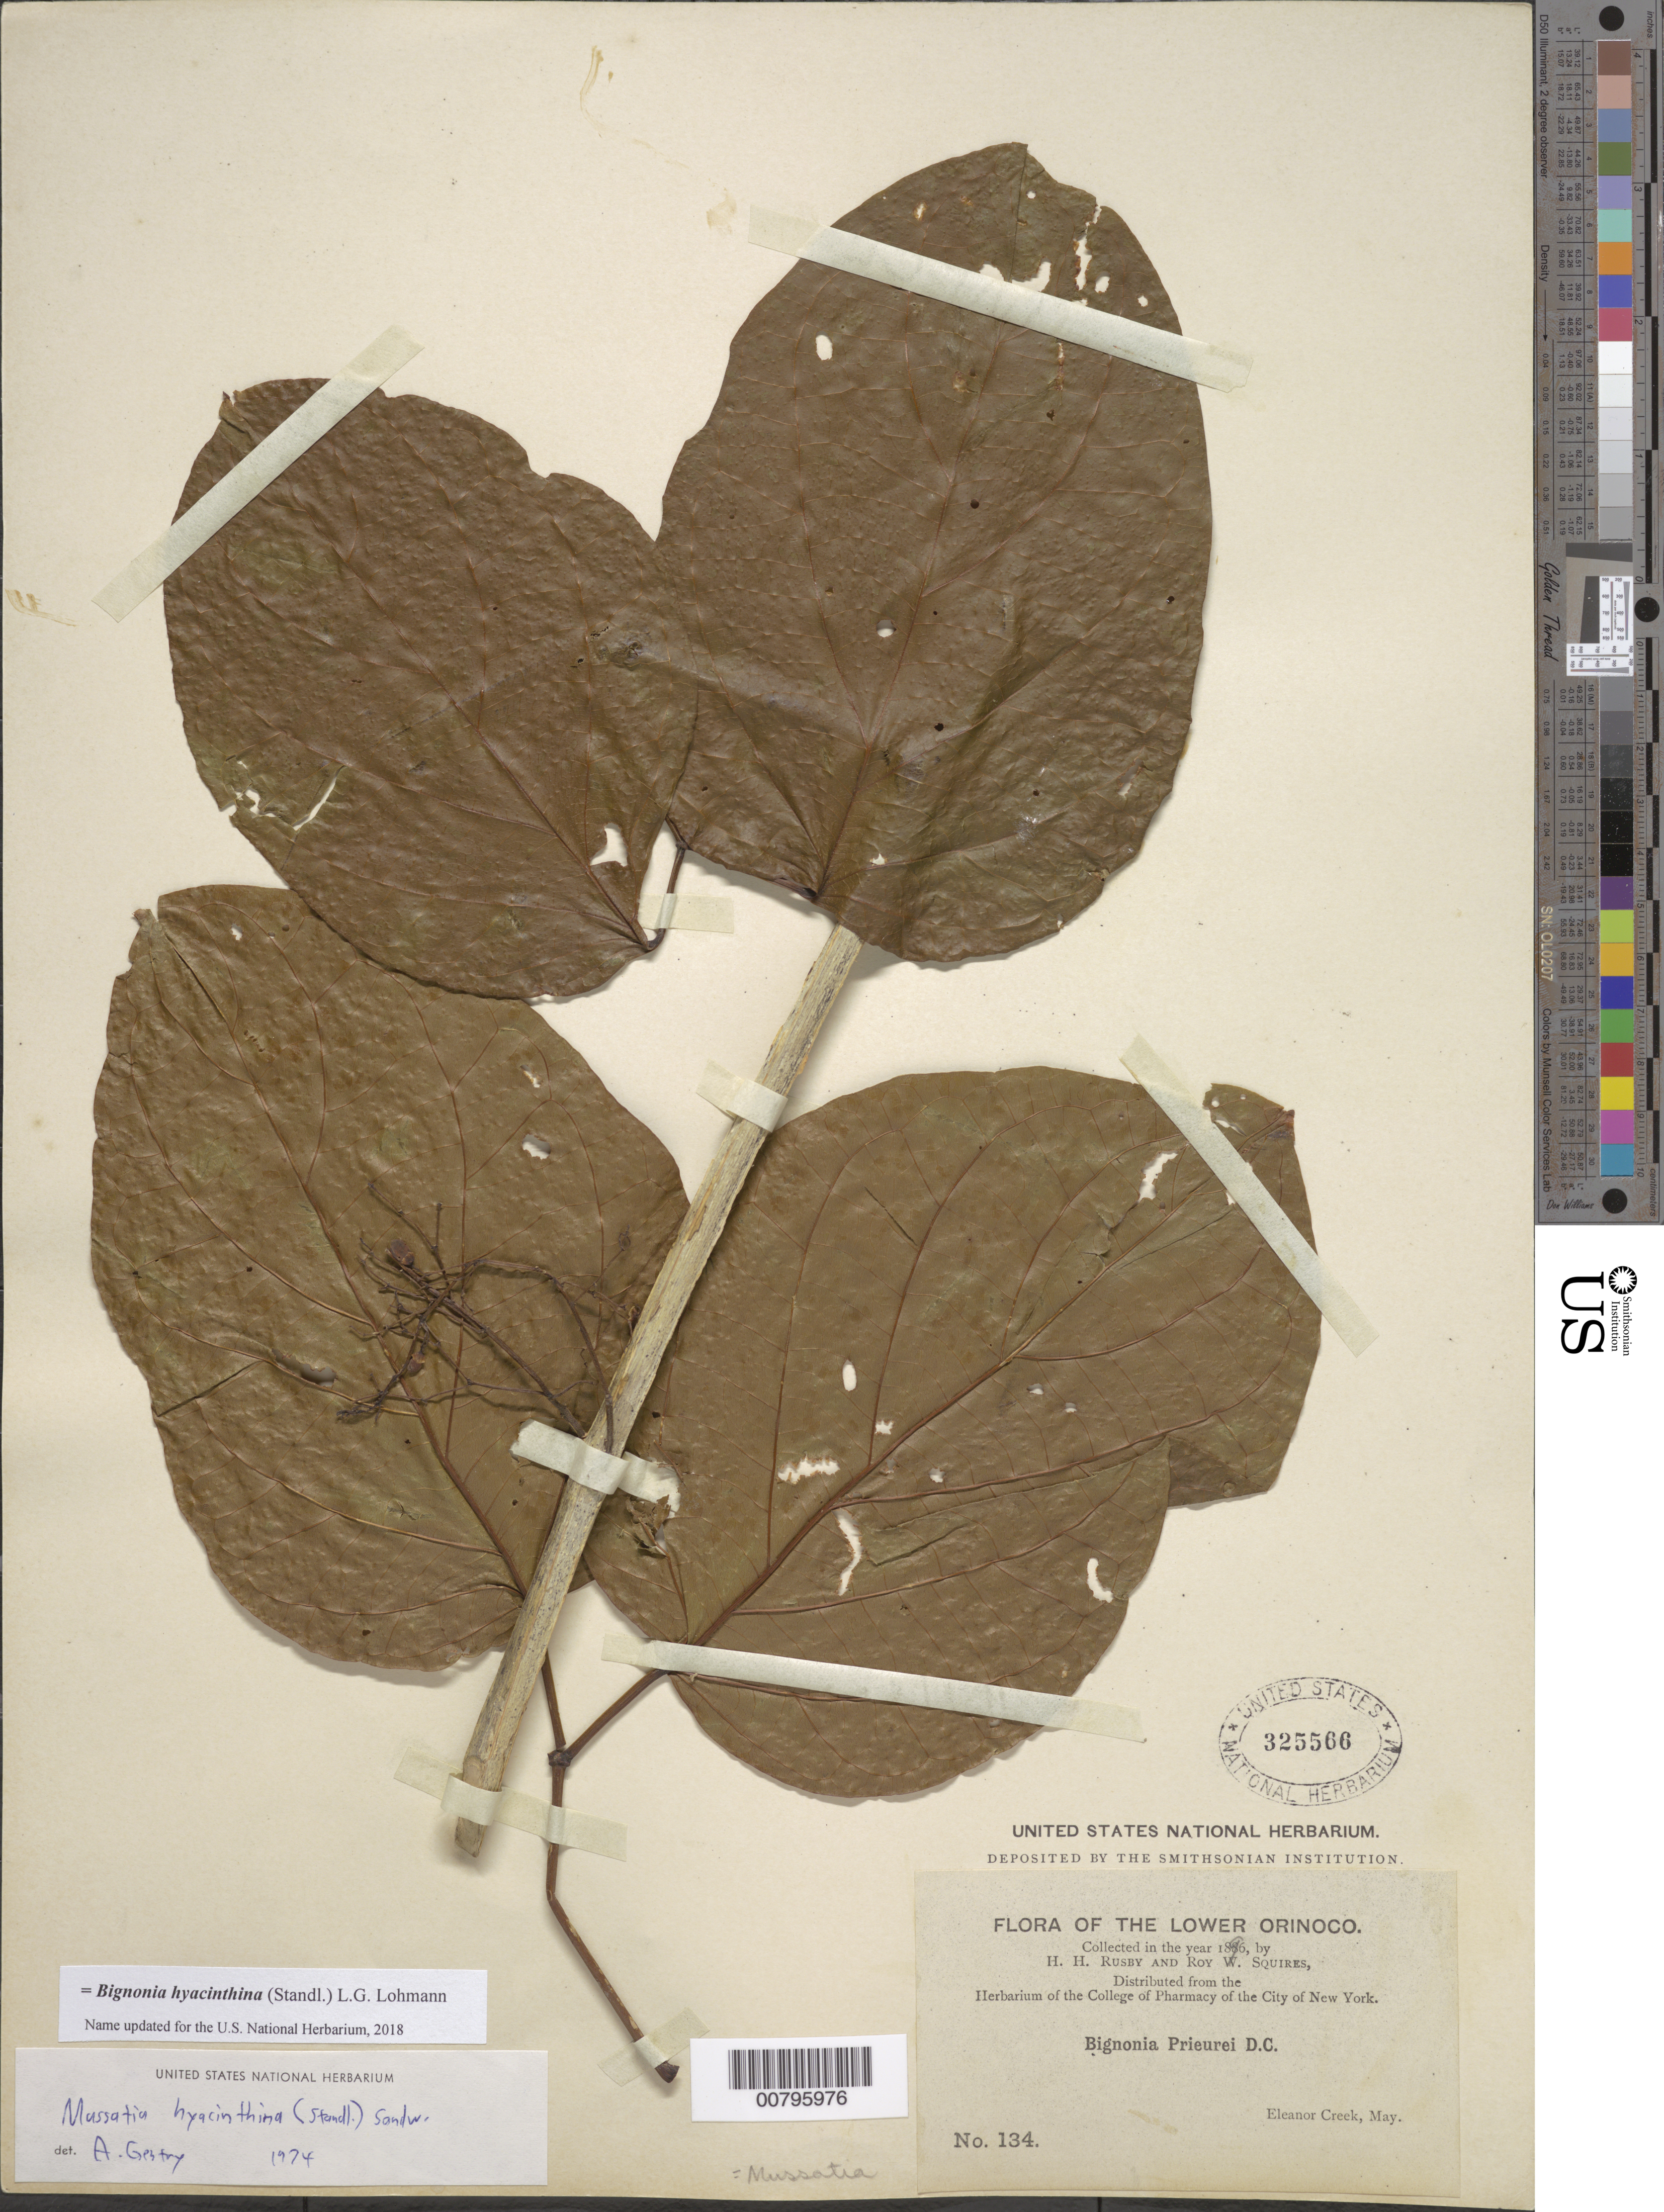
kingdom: Plantae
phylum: Tracheophyta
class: Magnoliopsida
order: Lamiales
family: Bignoniaceae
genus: Bignonia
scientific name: Bignonia hyacinthina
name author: (Standl.) L.G. Lohmann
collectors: H. H. Rusby & R. Squires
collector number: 134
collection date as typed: May 1896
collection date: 1896-05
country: Venezuela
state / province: Delta Amacuro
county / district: Antonio Díaz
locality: Lower Orinoco, Eleanor Creek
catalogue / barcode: US 325566